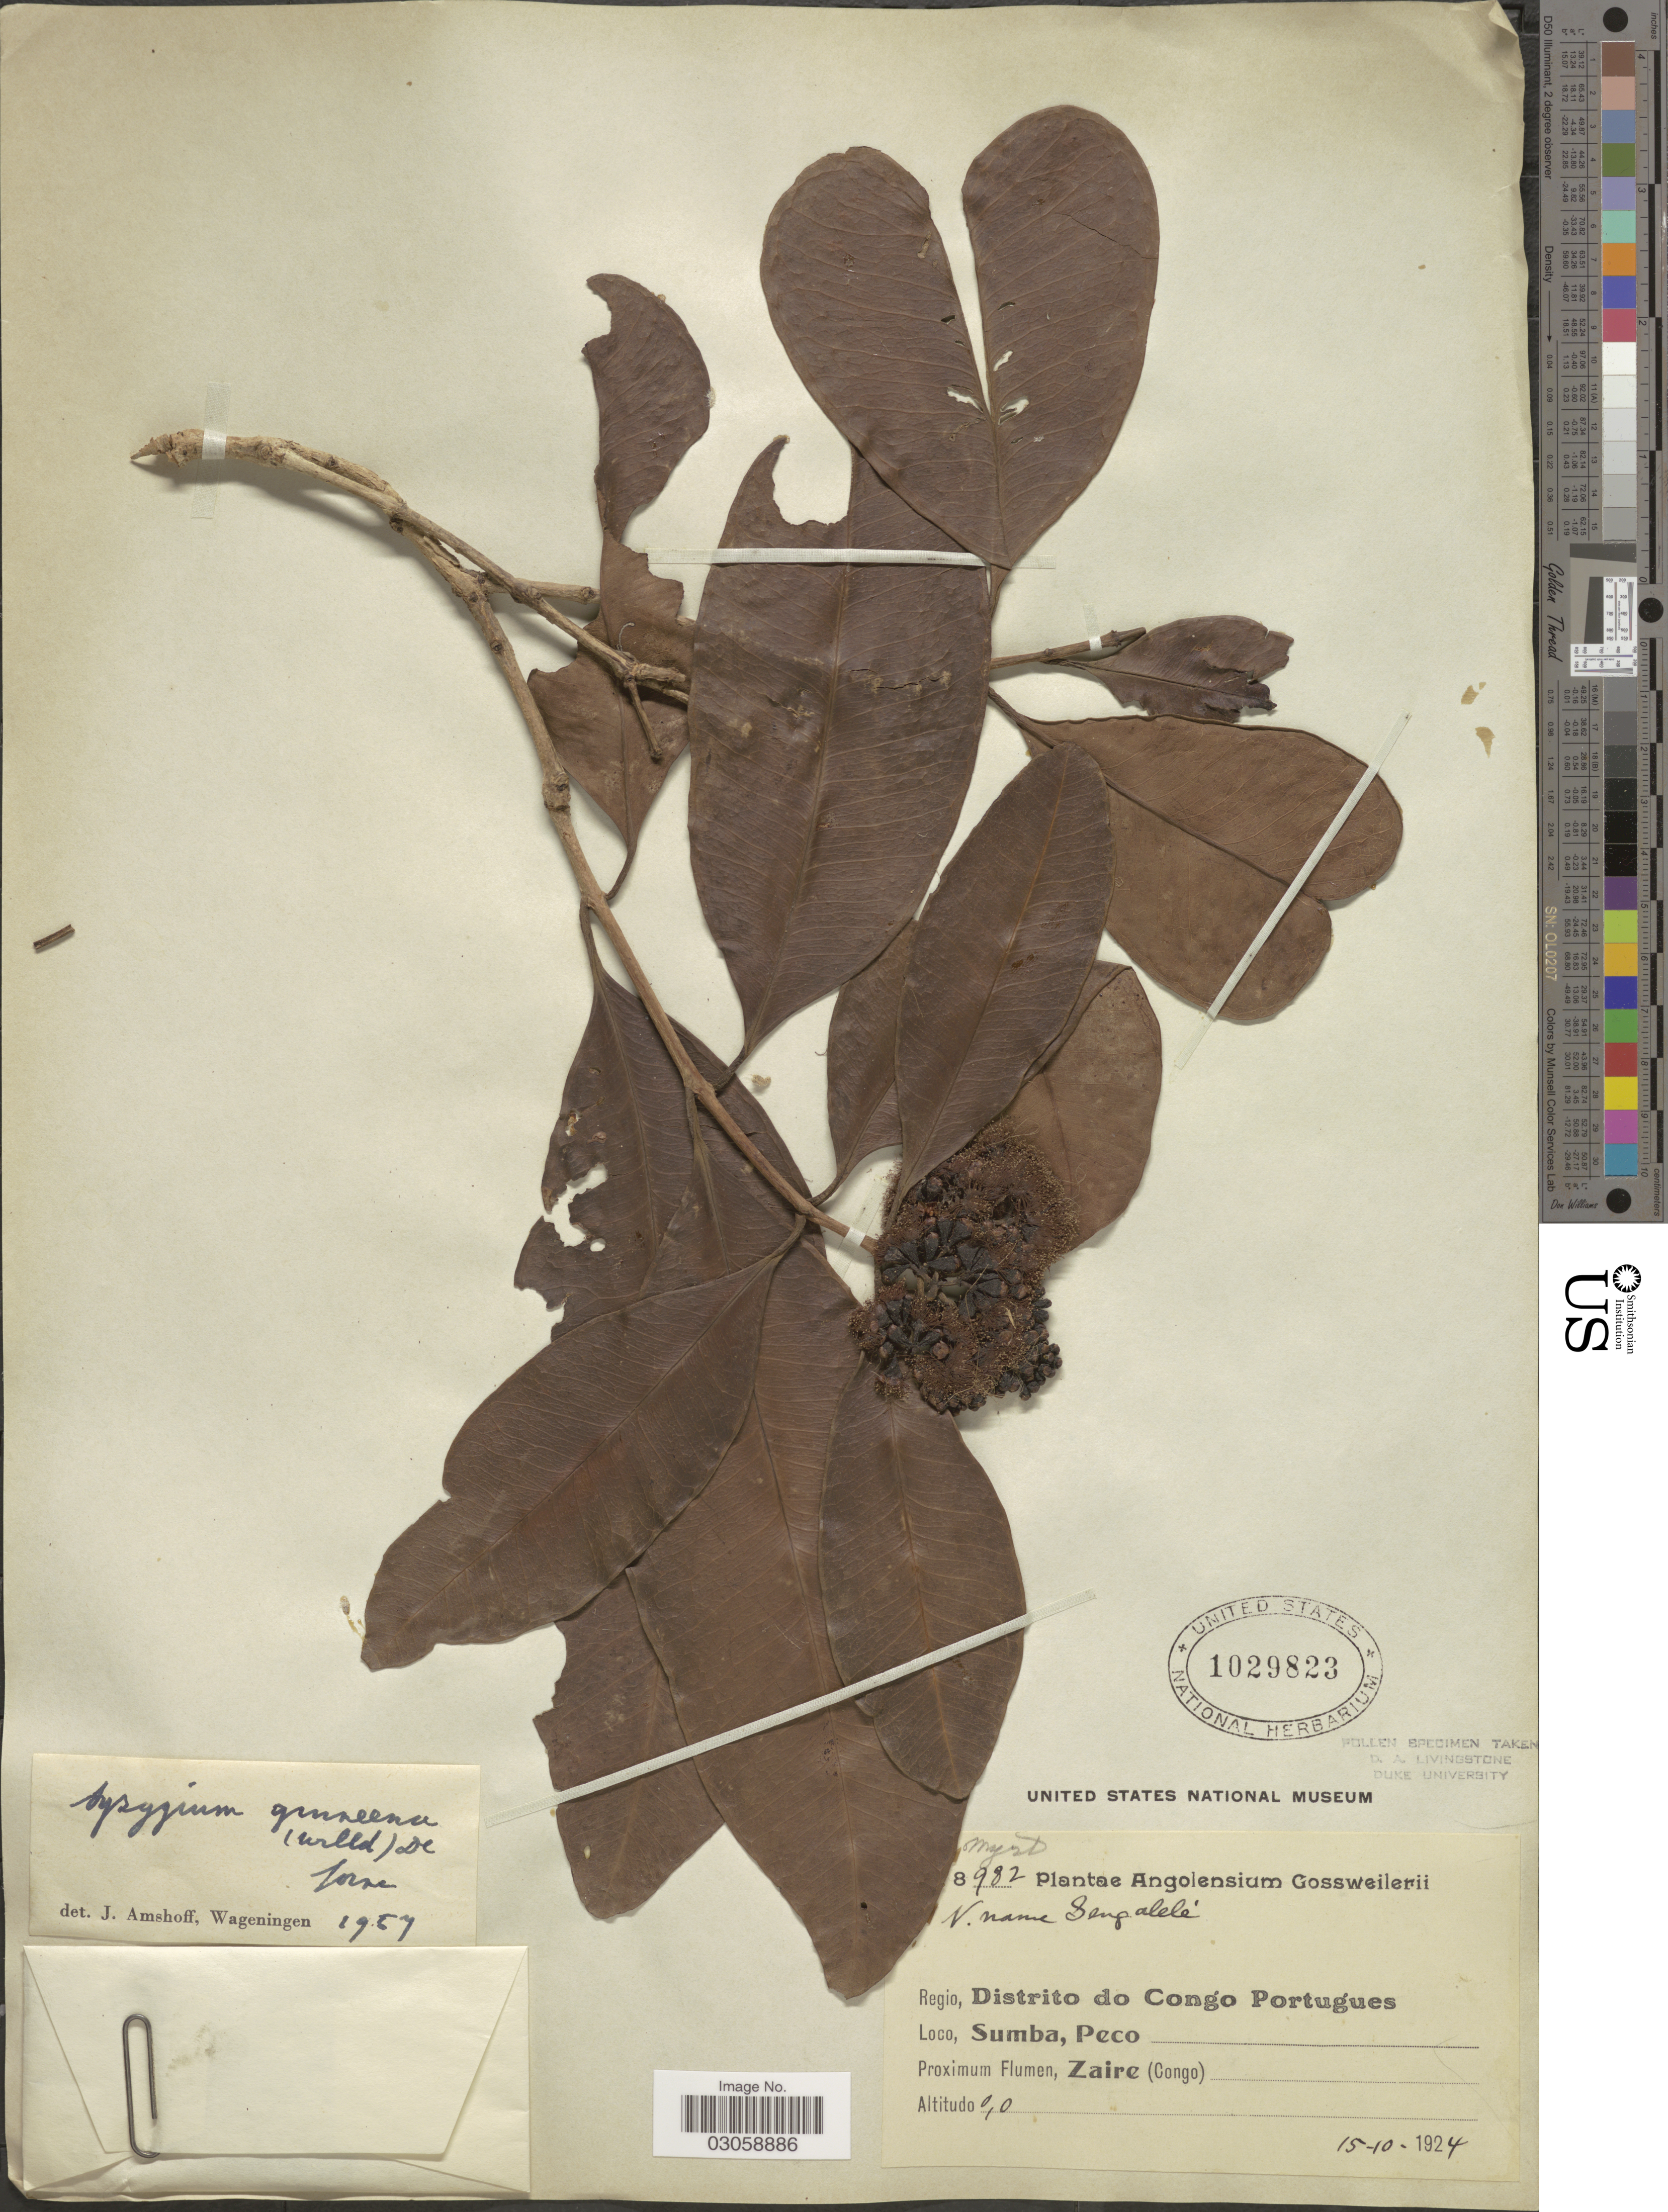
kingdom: Plantae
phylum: Tracheophyta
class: Magnoliopsida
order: Myrtales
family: Myrtaceae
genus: Syzygium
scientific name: Syzygium guineense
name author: (Willd.) DC.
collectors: -. Gossweiler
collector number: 8982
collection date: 1924-10-15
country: Angola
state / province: Zaire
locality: Regio, Distrito do Congo Portugues, Sumba, Peco, Zaire (Congo).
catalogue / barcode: US 1029823